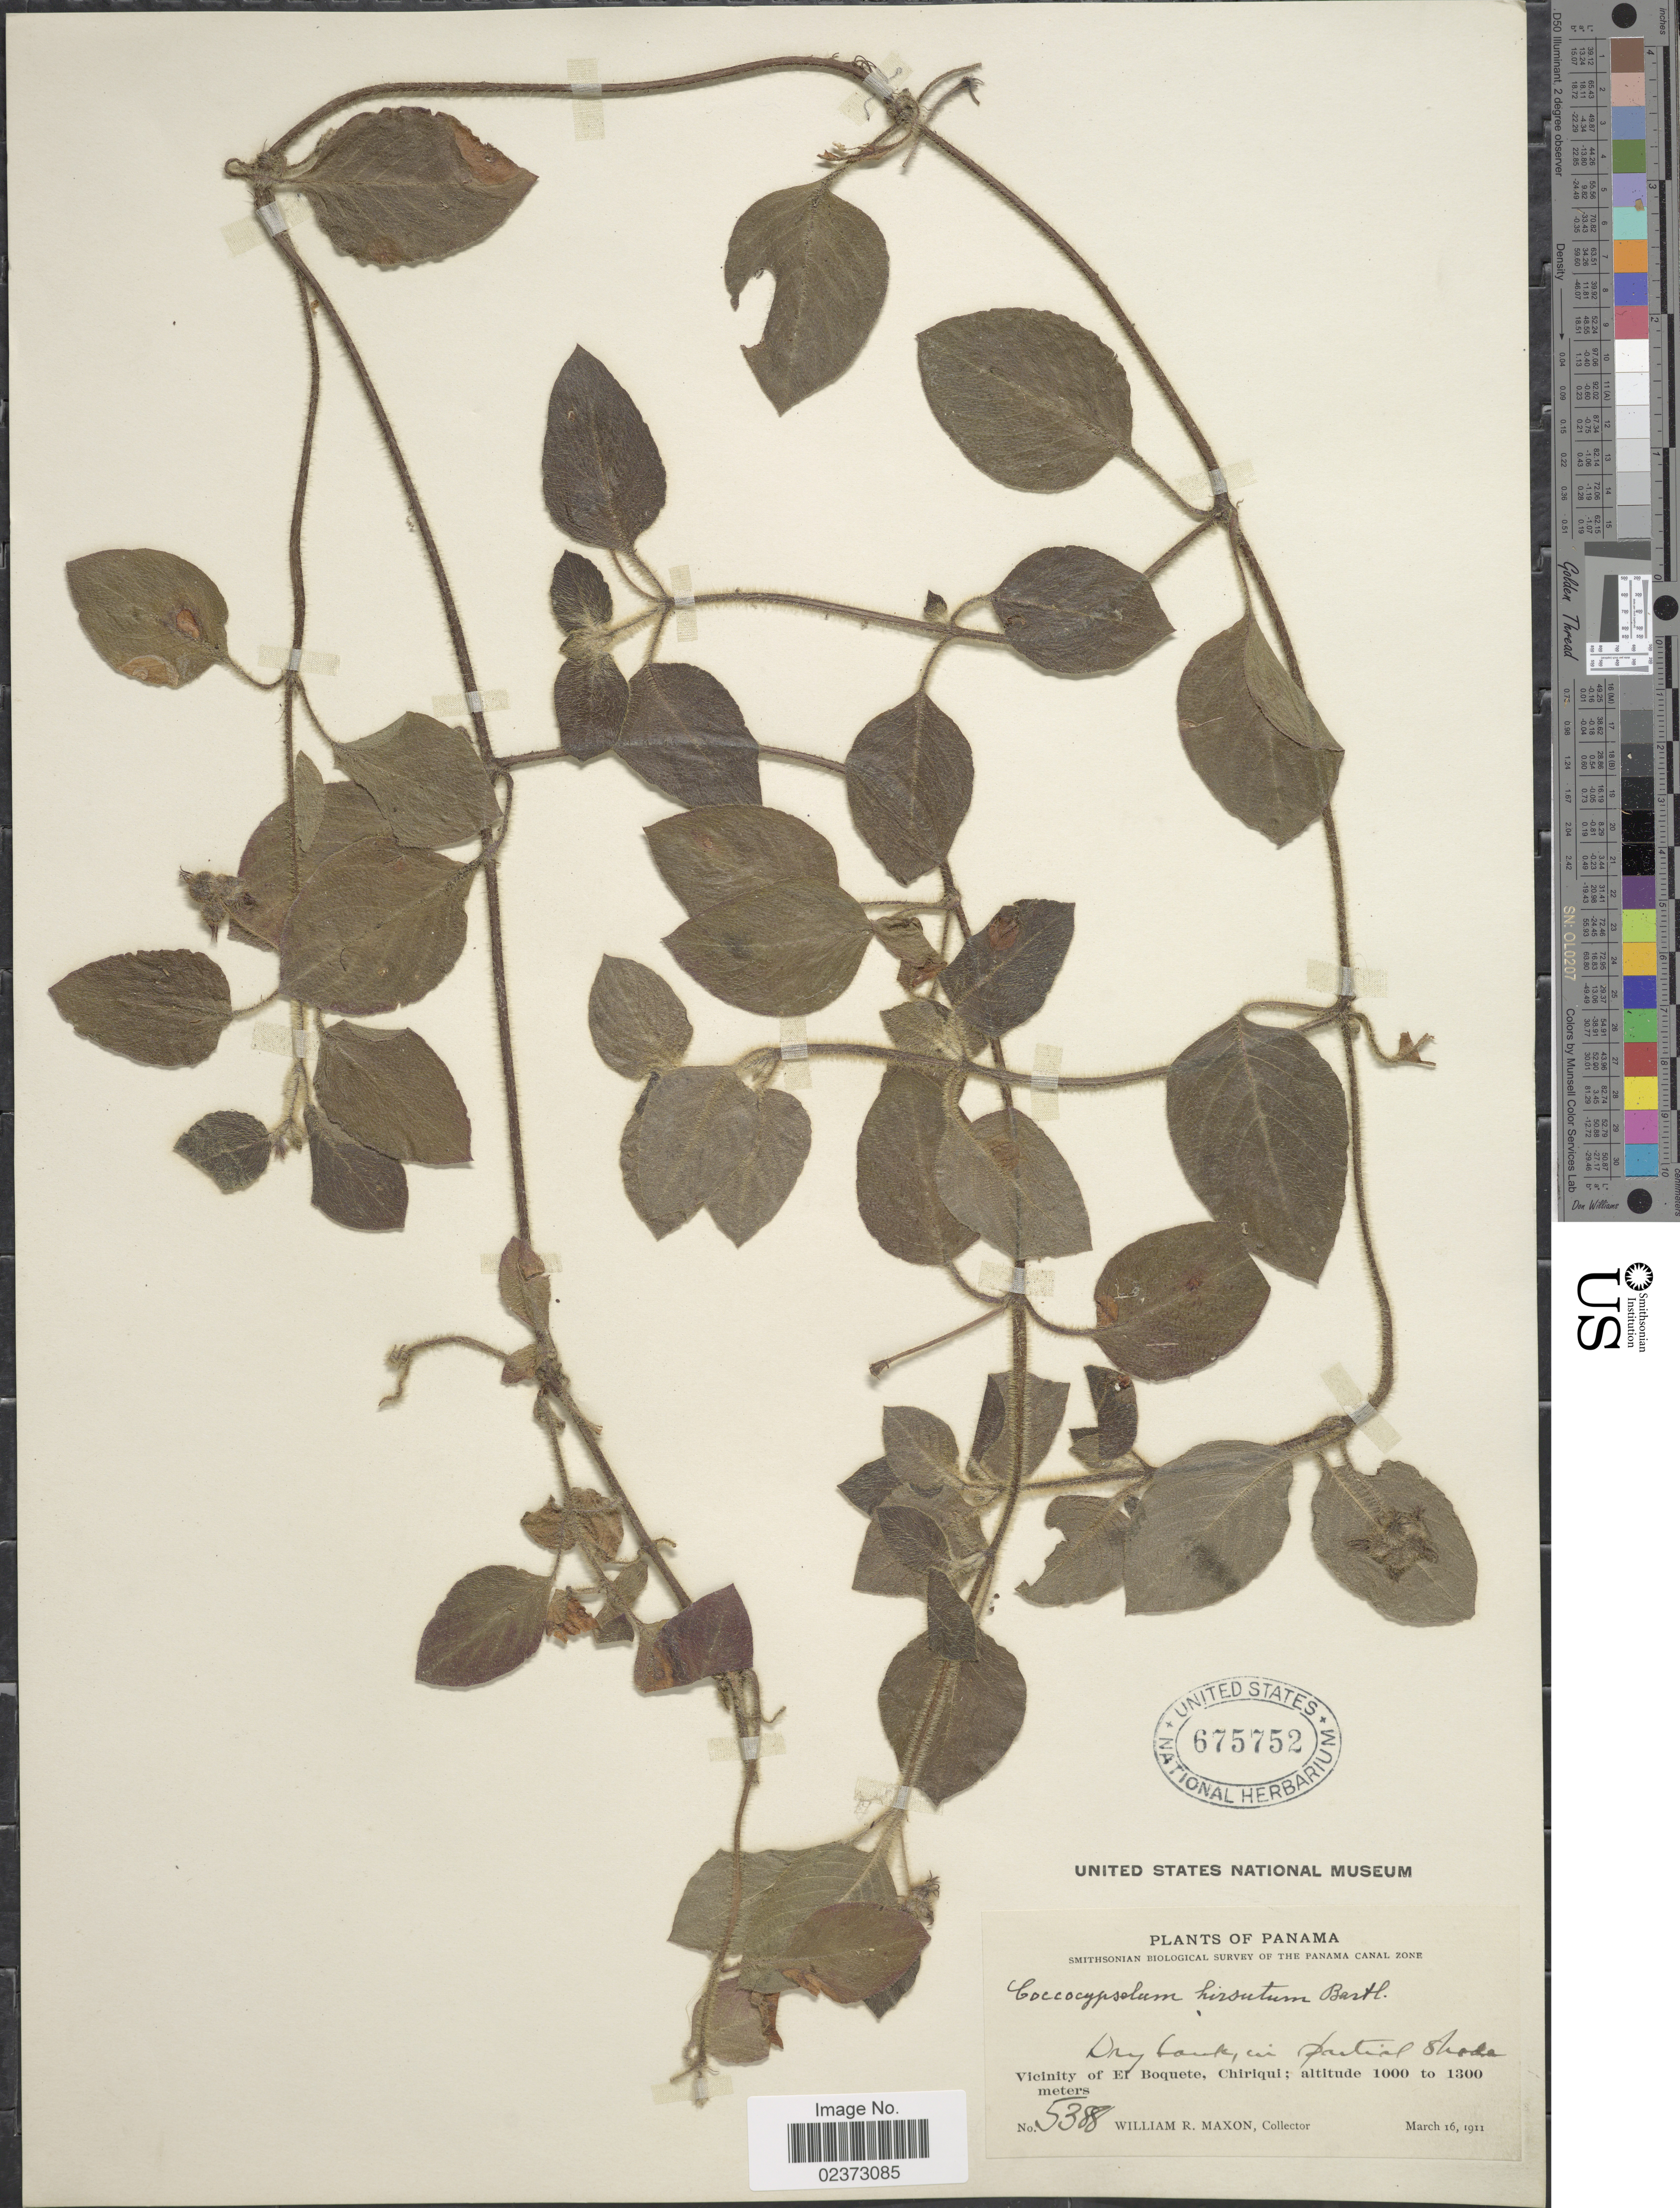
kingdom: Plantae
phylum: Tracheophyta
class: Magnoliopsida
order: Gentianales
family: Rubiaceae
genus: Coccocypselum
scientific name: Coccocypselum hispidulum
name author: (Standl.) Standl.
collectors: W. R. Maxon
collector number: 5388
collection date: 1911-03-16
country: Panama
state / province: Chiriqui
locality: Vicinity of El Boquete, Chiriqui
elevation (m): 1000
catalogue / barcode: US 675752